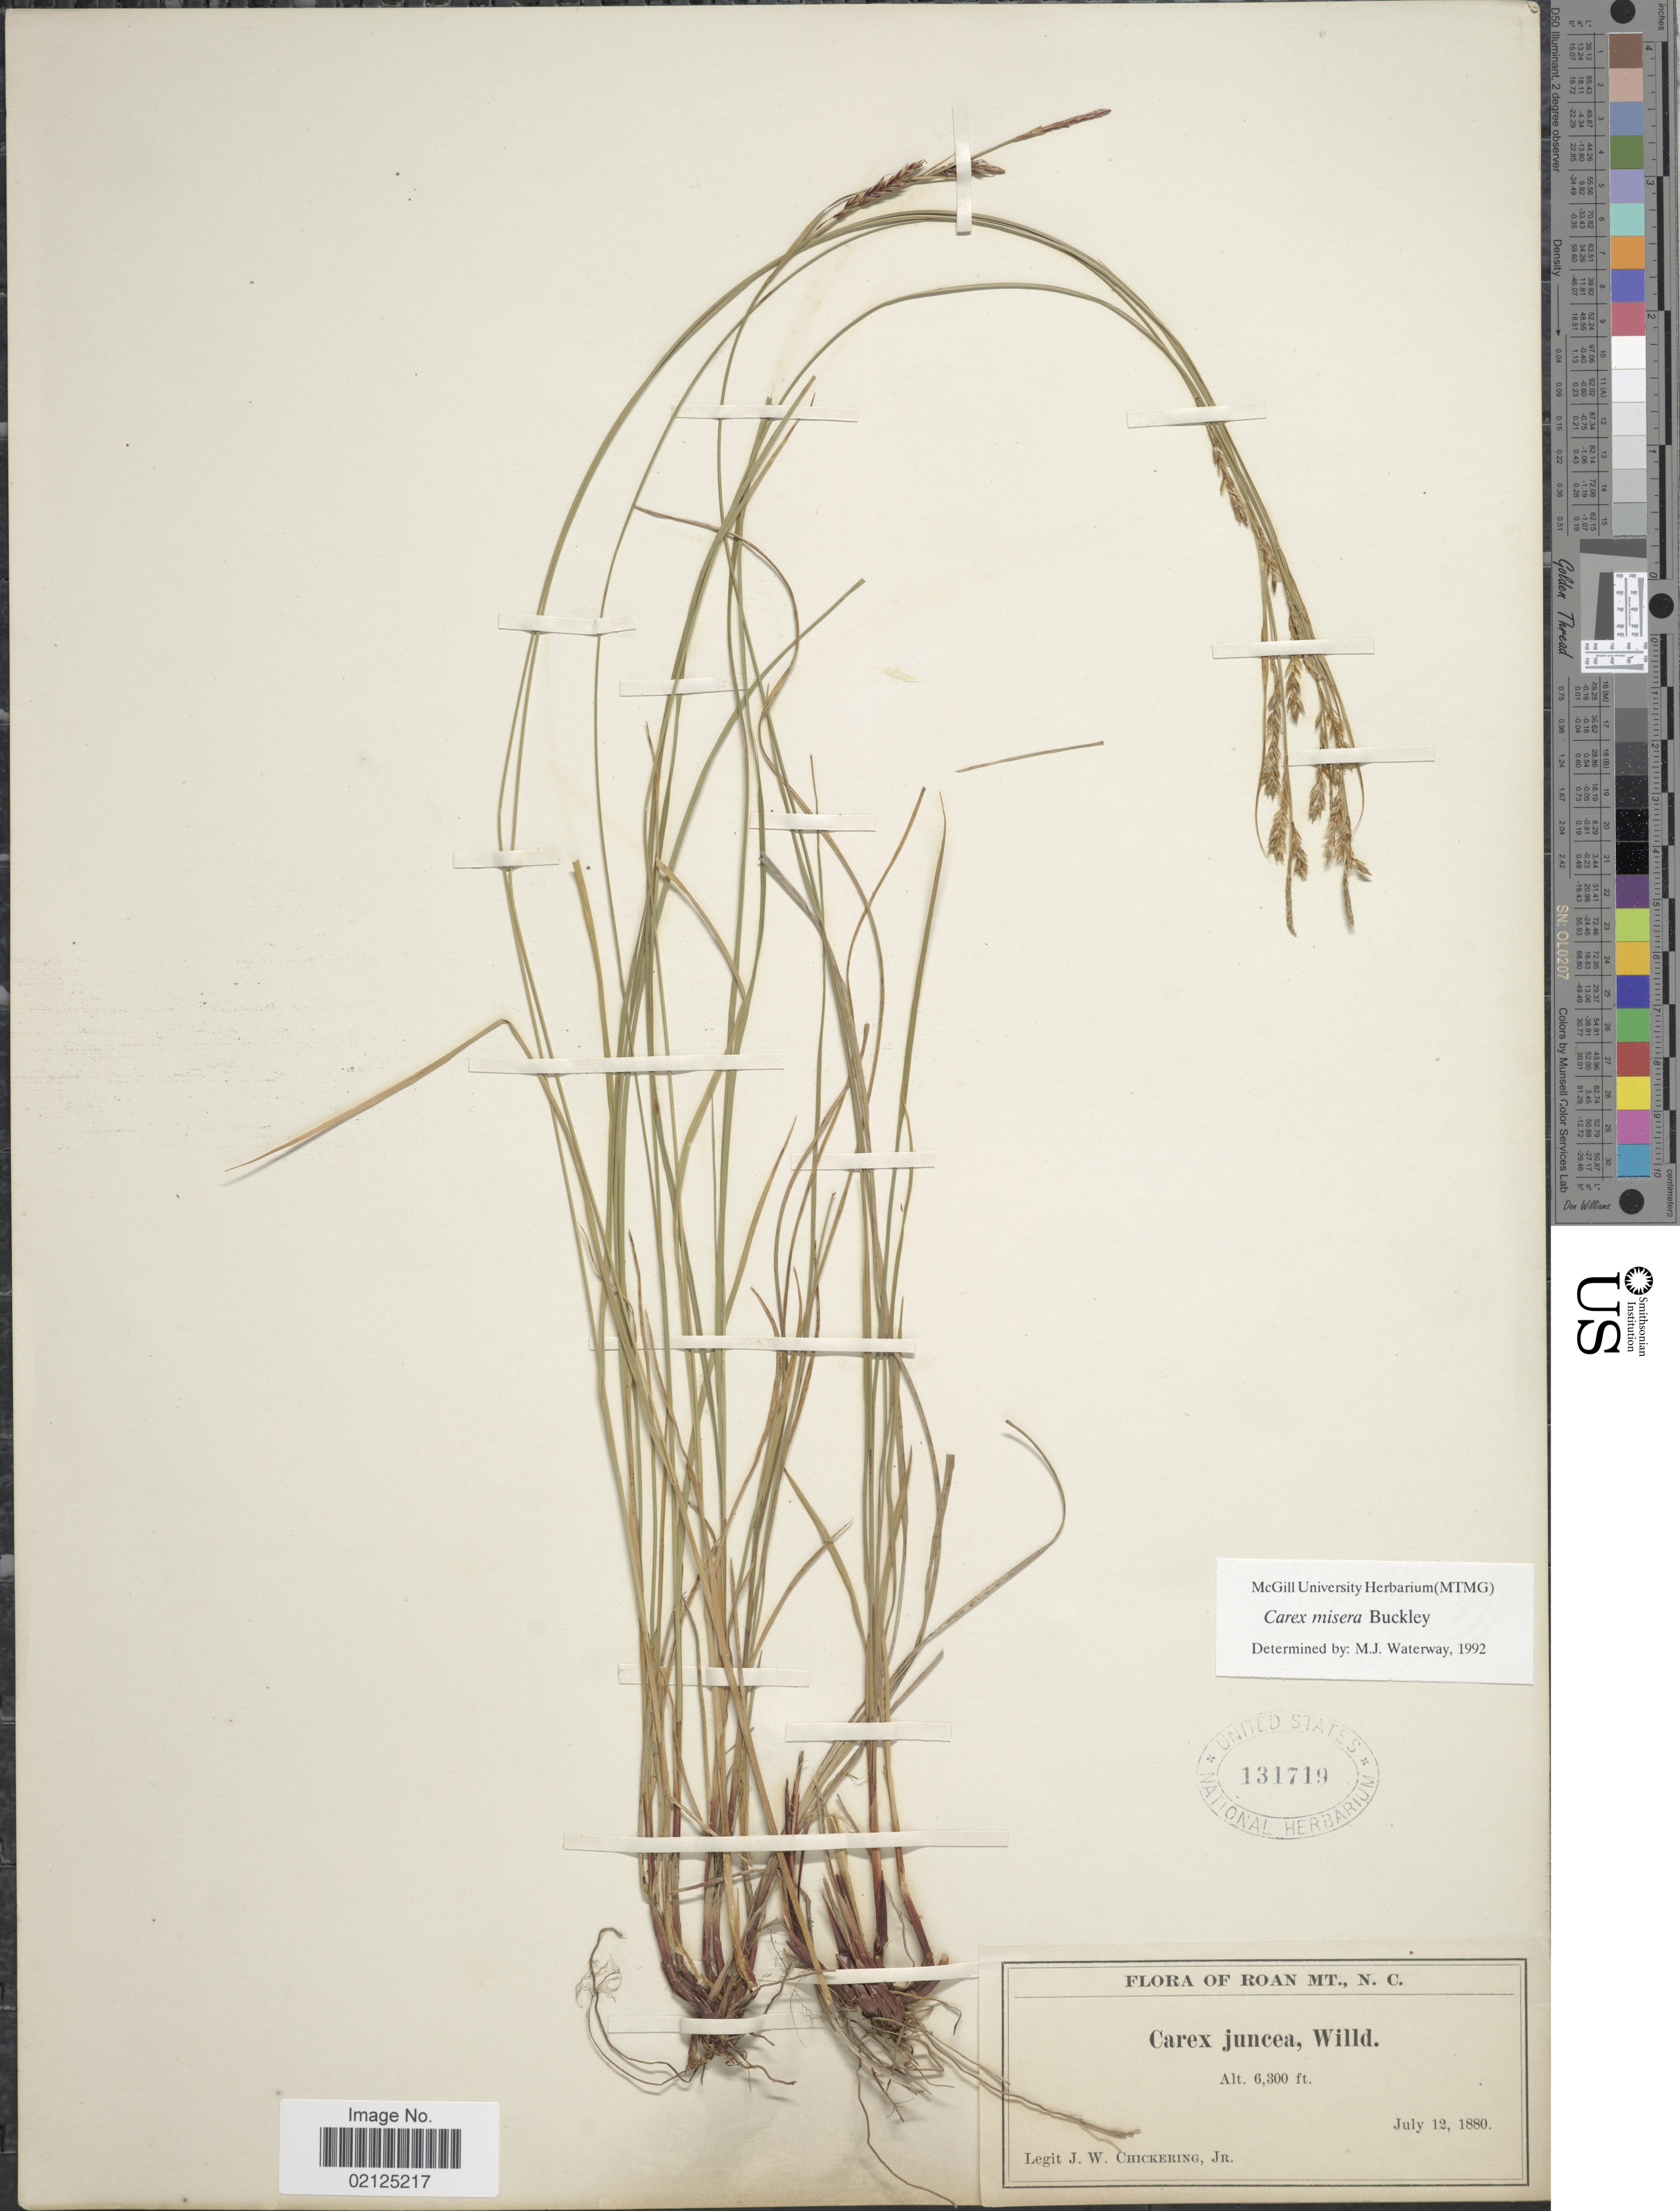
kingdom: Plantae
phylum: Tracheophyta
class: Liliopsida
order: Poales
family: Cyperaceae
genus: Carex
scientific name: Carex misera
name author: Buckley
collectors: J. W. Chickering Jr.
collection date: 1880-07-12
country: United States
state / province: North Carolina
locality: Roan Mt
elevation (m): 1920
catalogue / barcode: US 131719